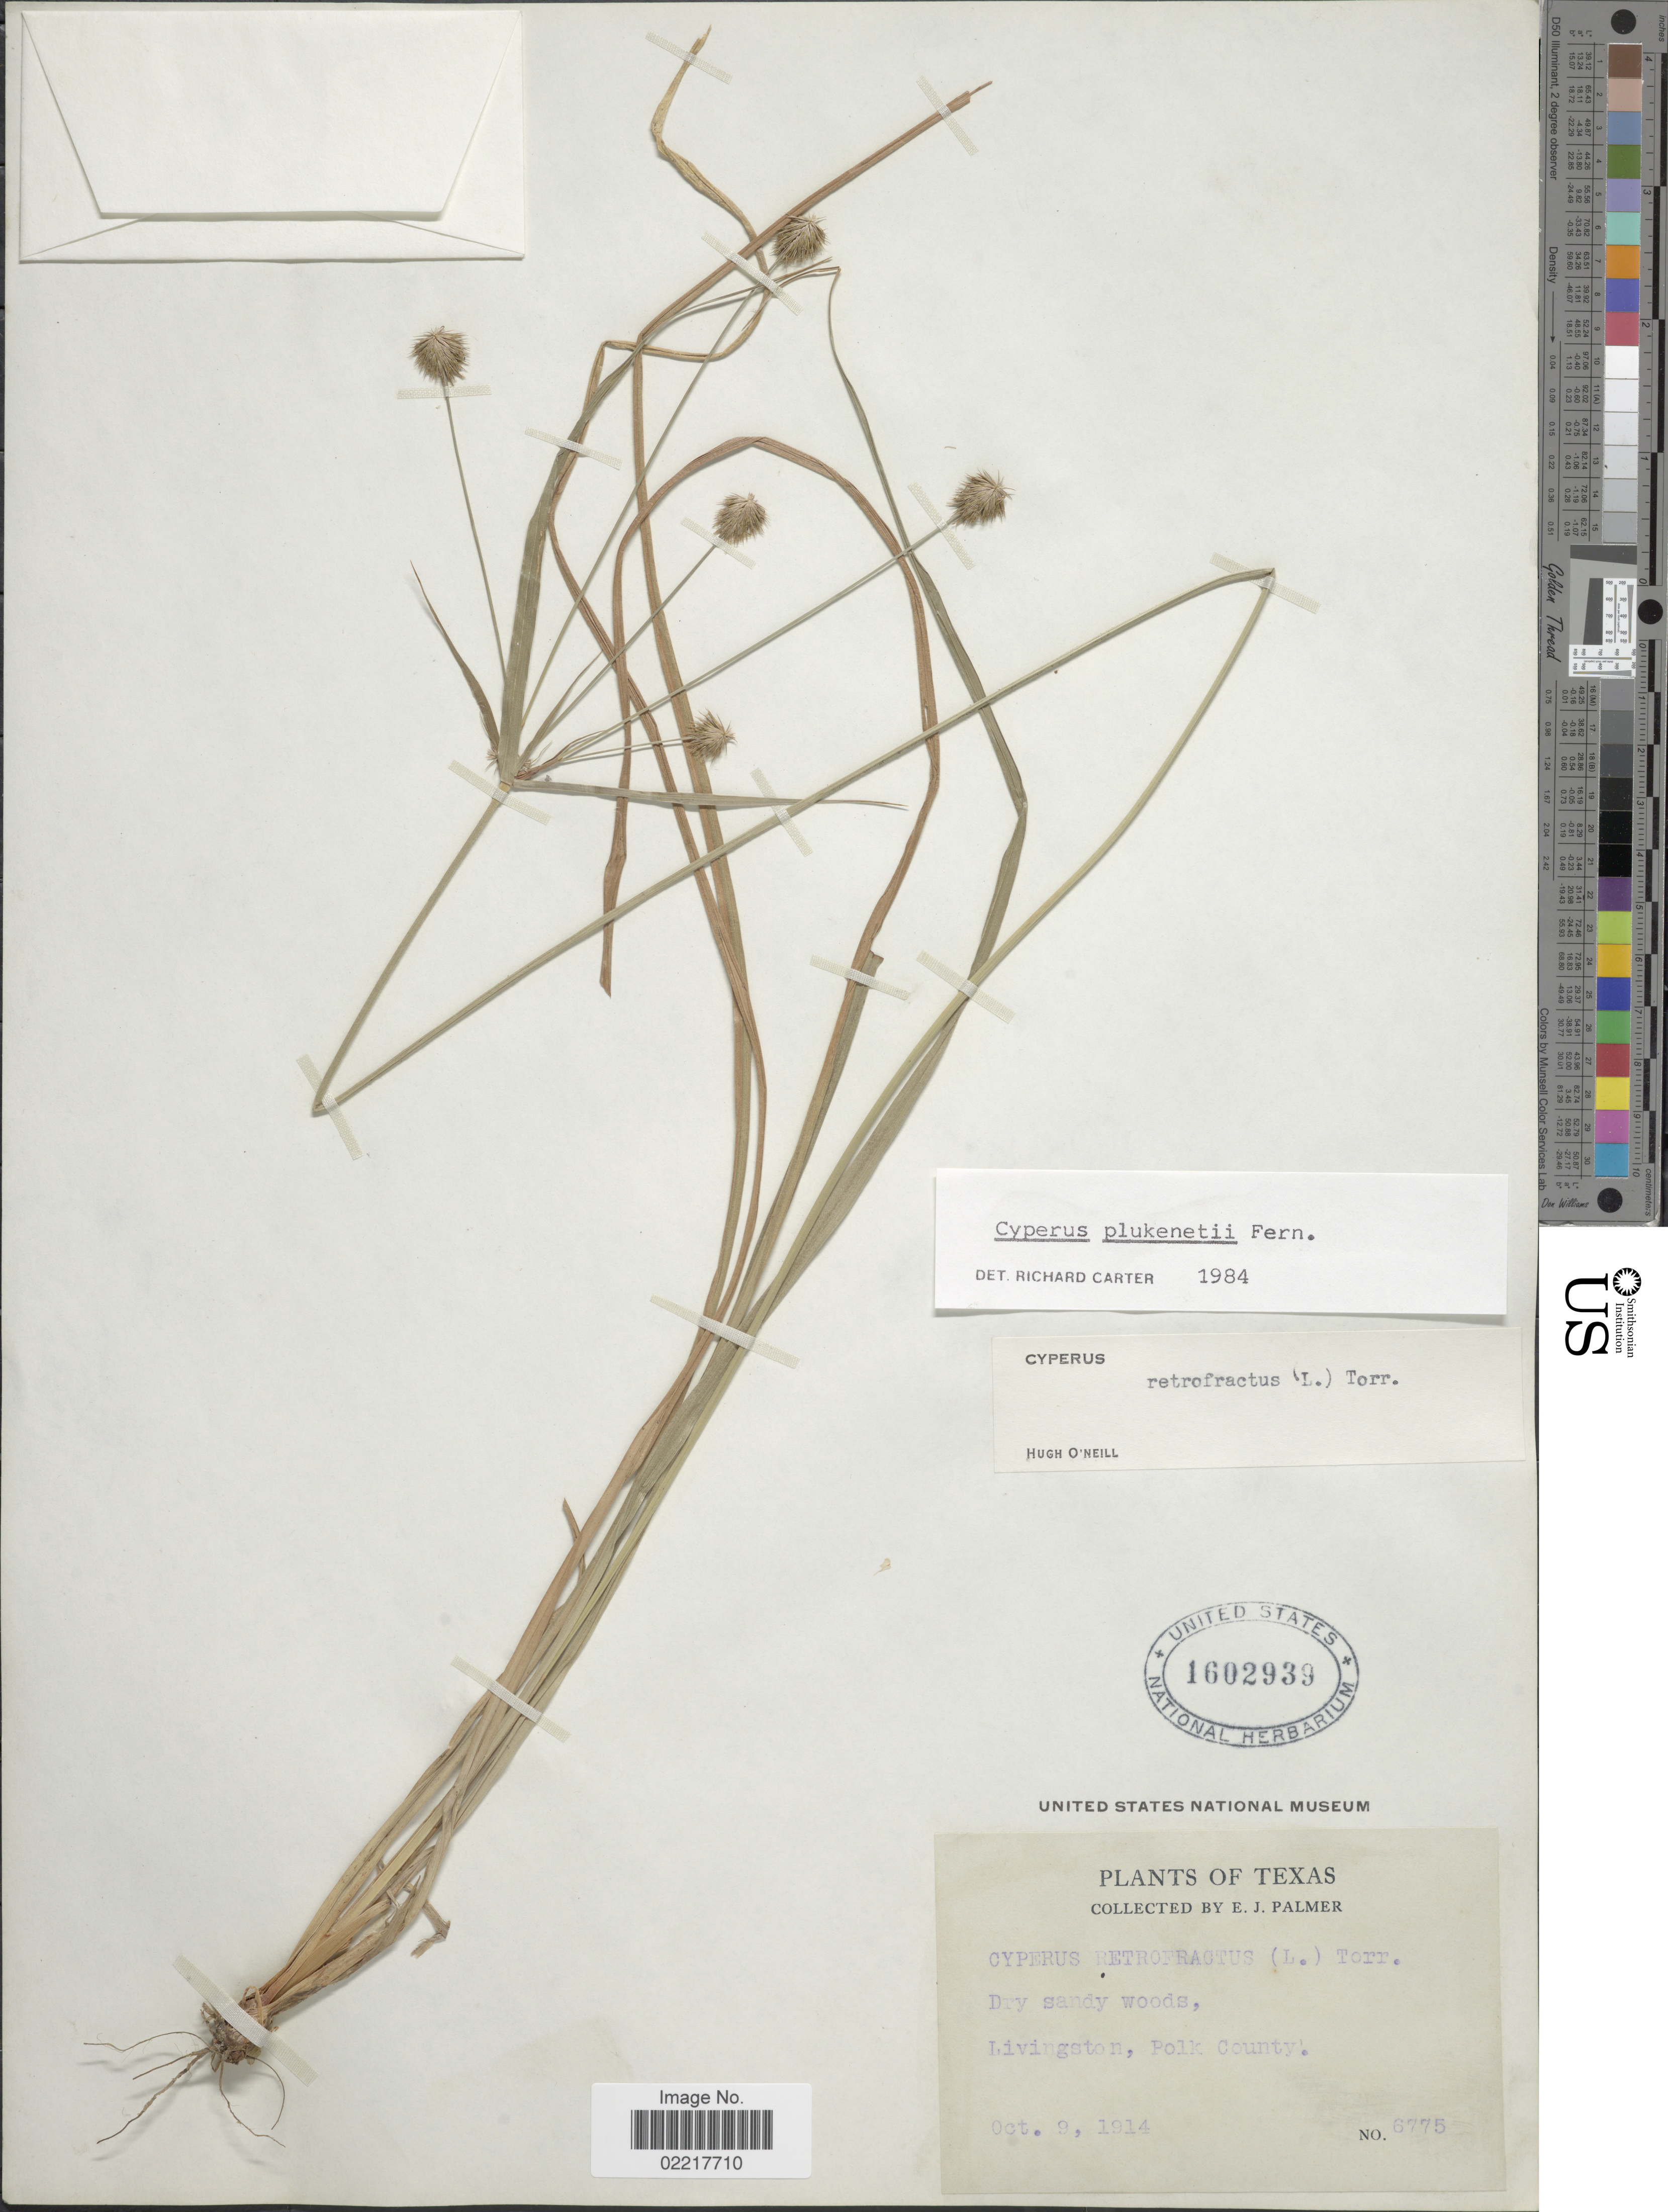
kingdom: Plantae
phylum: Tracheophyta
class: Liliopsida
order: Poales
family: Cyperaceae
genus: Cyperus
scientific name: Cyperus plukenetii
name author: Fernald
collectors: E. J. Palmer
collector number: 6775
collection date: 1914-10-09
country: United States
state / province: Texas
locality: Livingston, Polk County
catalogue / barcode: US 1602939